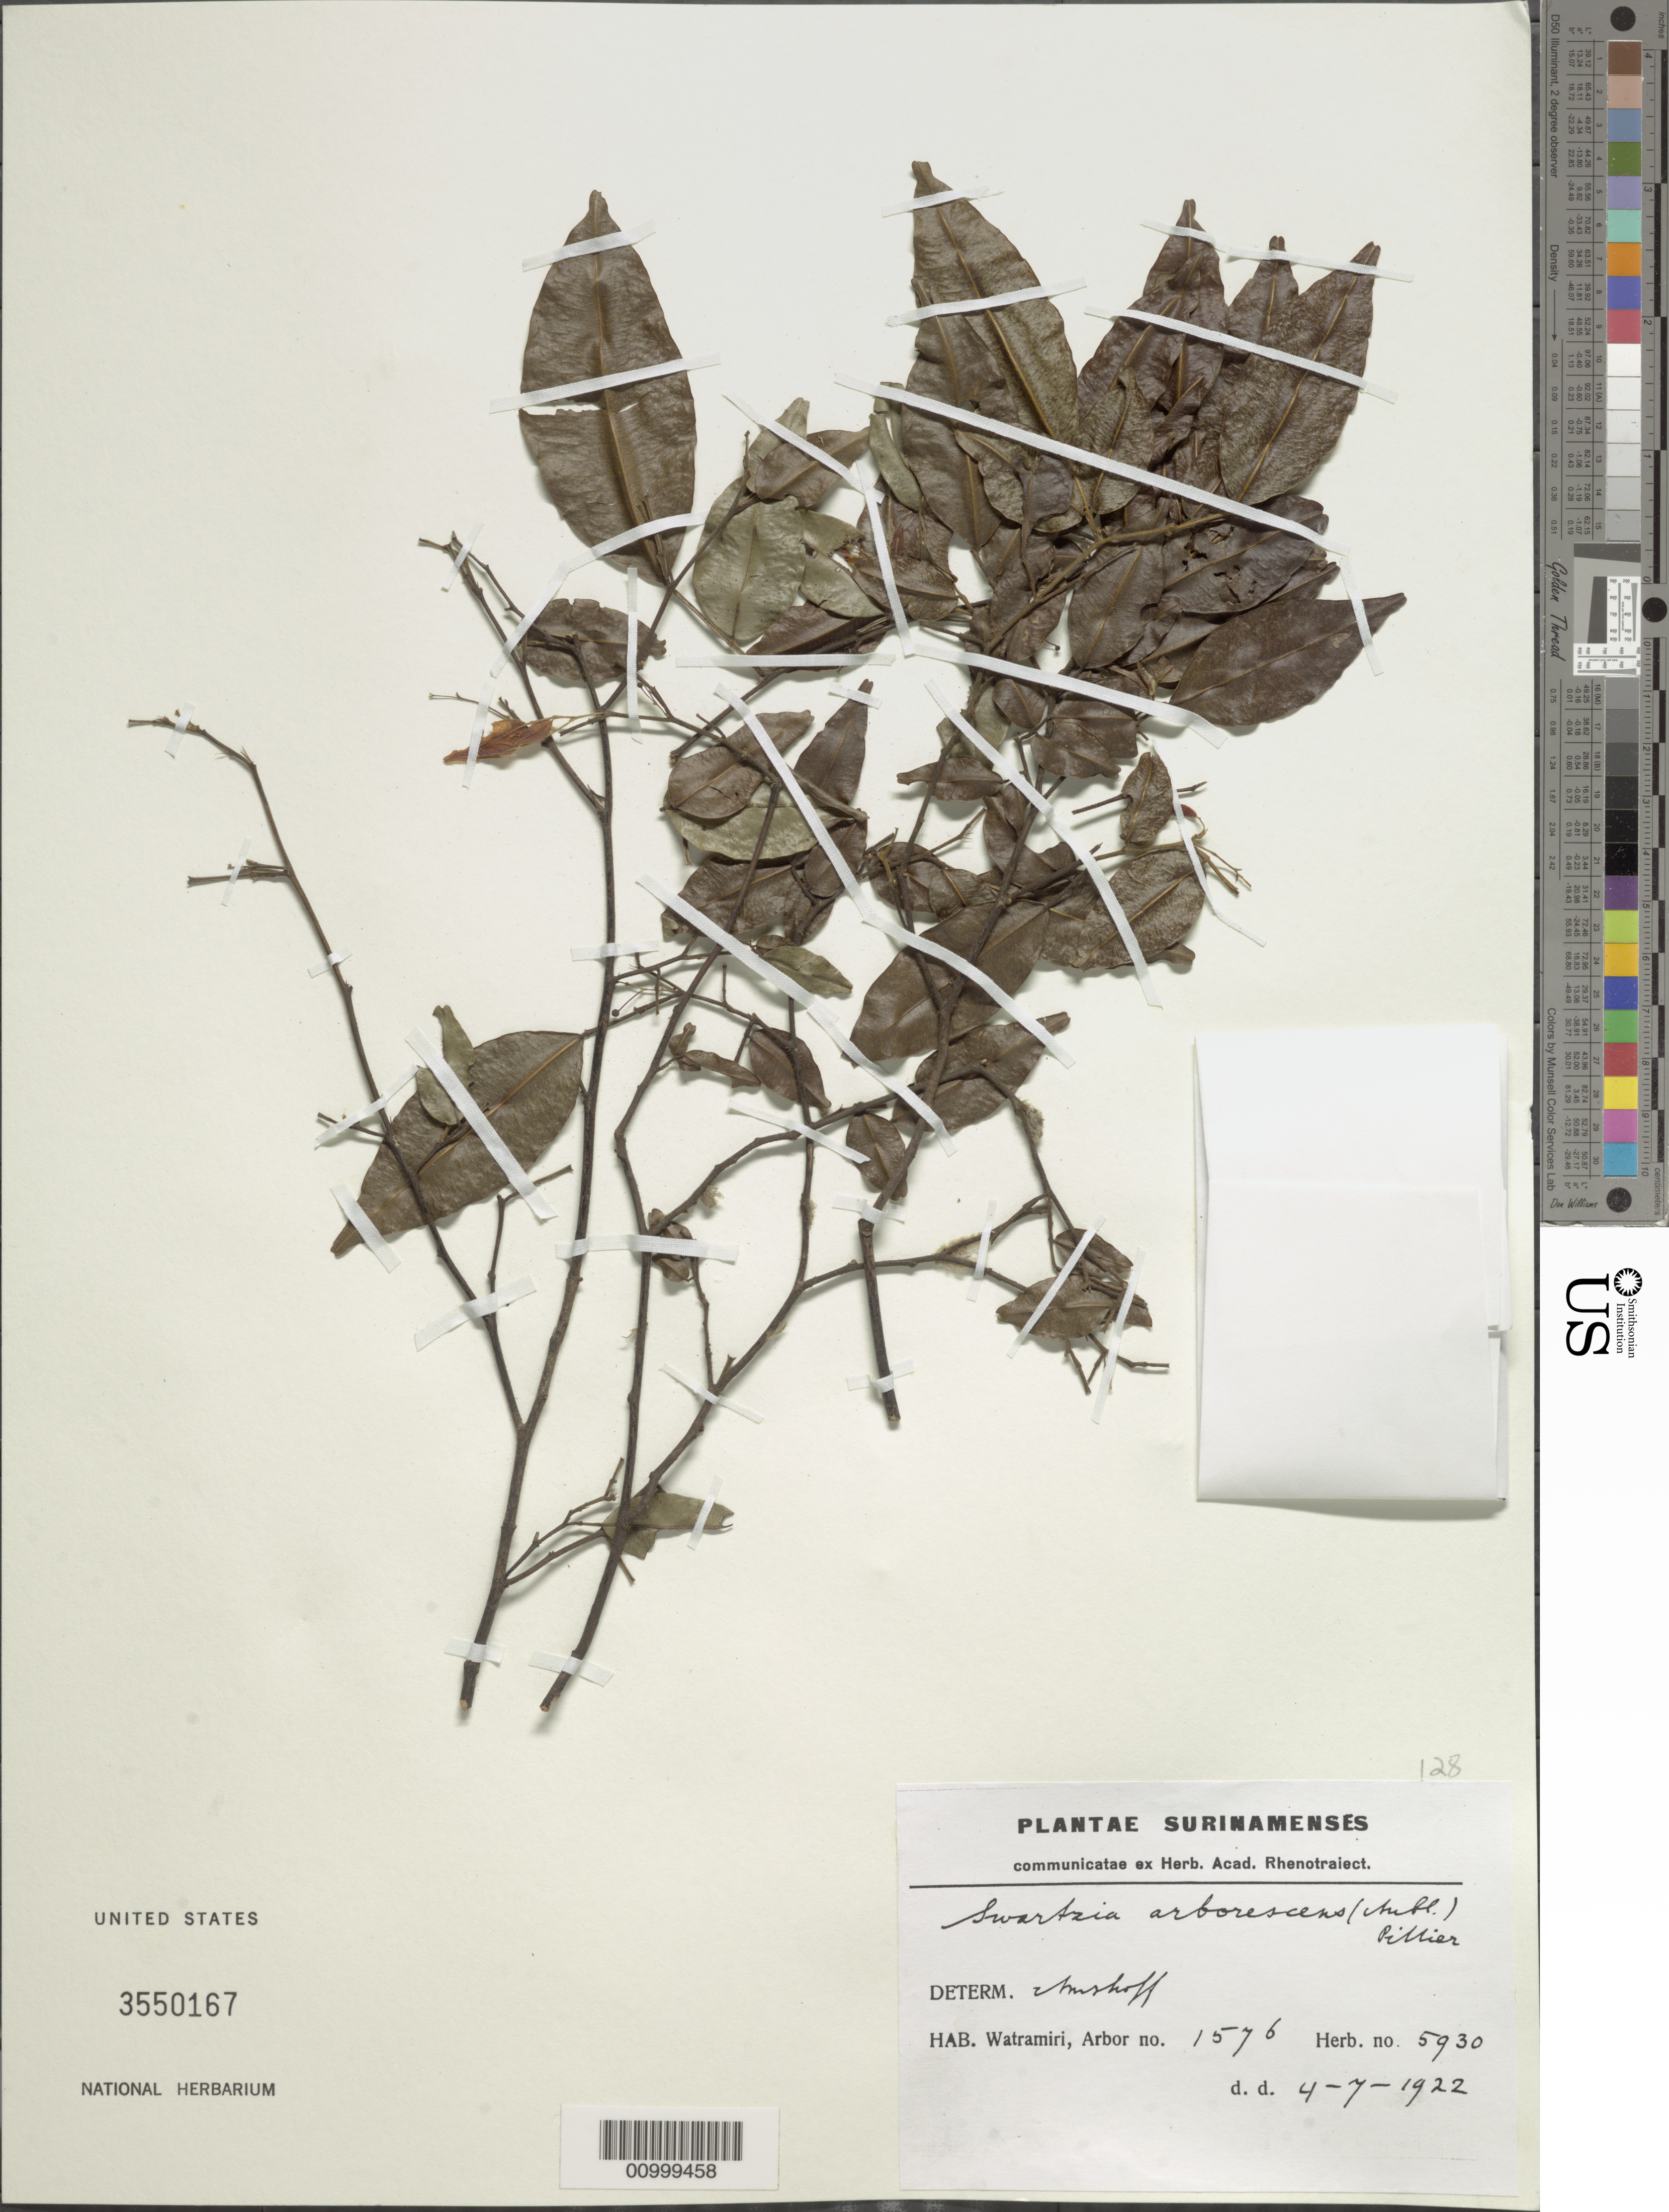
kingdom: Plantae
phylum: Tracheophyta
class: Magnoliopsida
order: Fabales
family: Fabaceae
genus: Swartzia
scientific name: Swartzia arborescens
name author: (Aubl.) Pittier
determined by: Amsoff, J.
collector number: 5930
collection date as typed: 4-Jul-22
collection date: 1922-07-04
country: Suriname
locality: Watramiri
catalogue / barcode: US 3550167